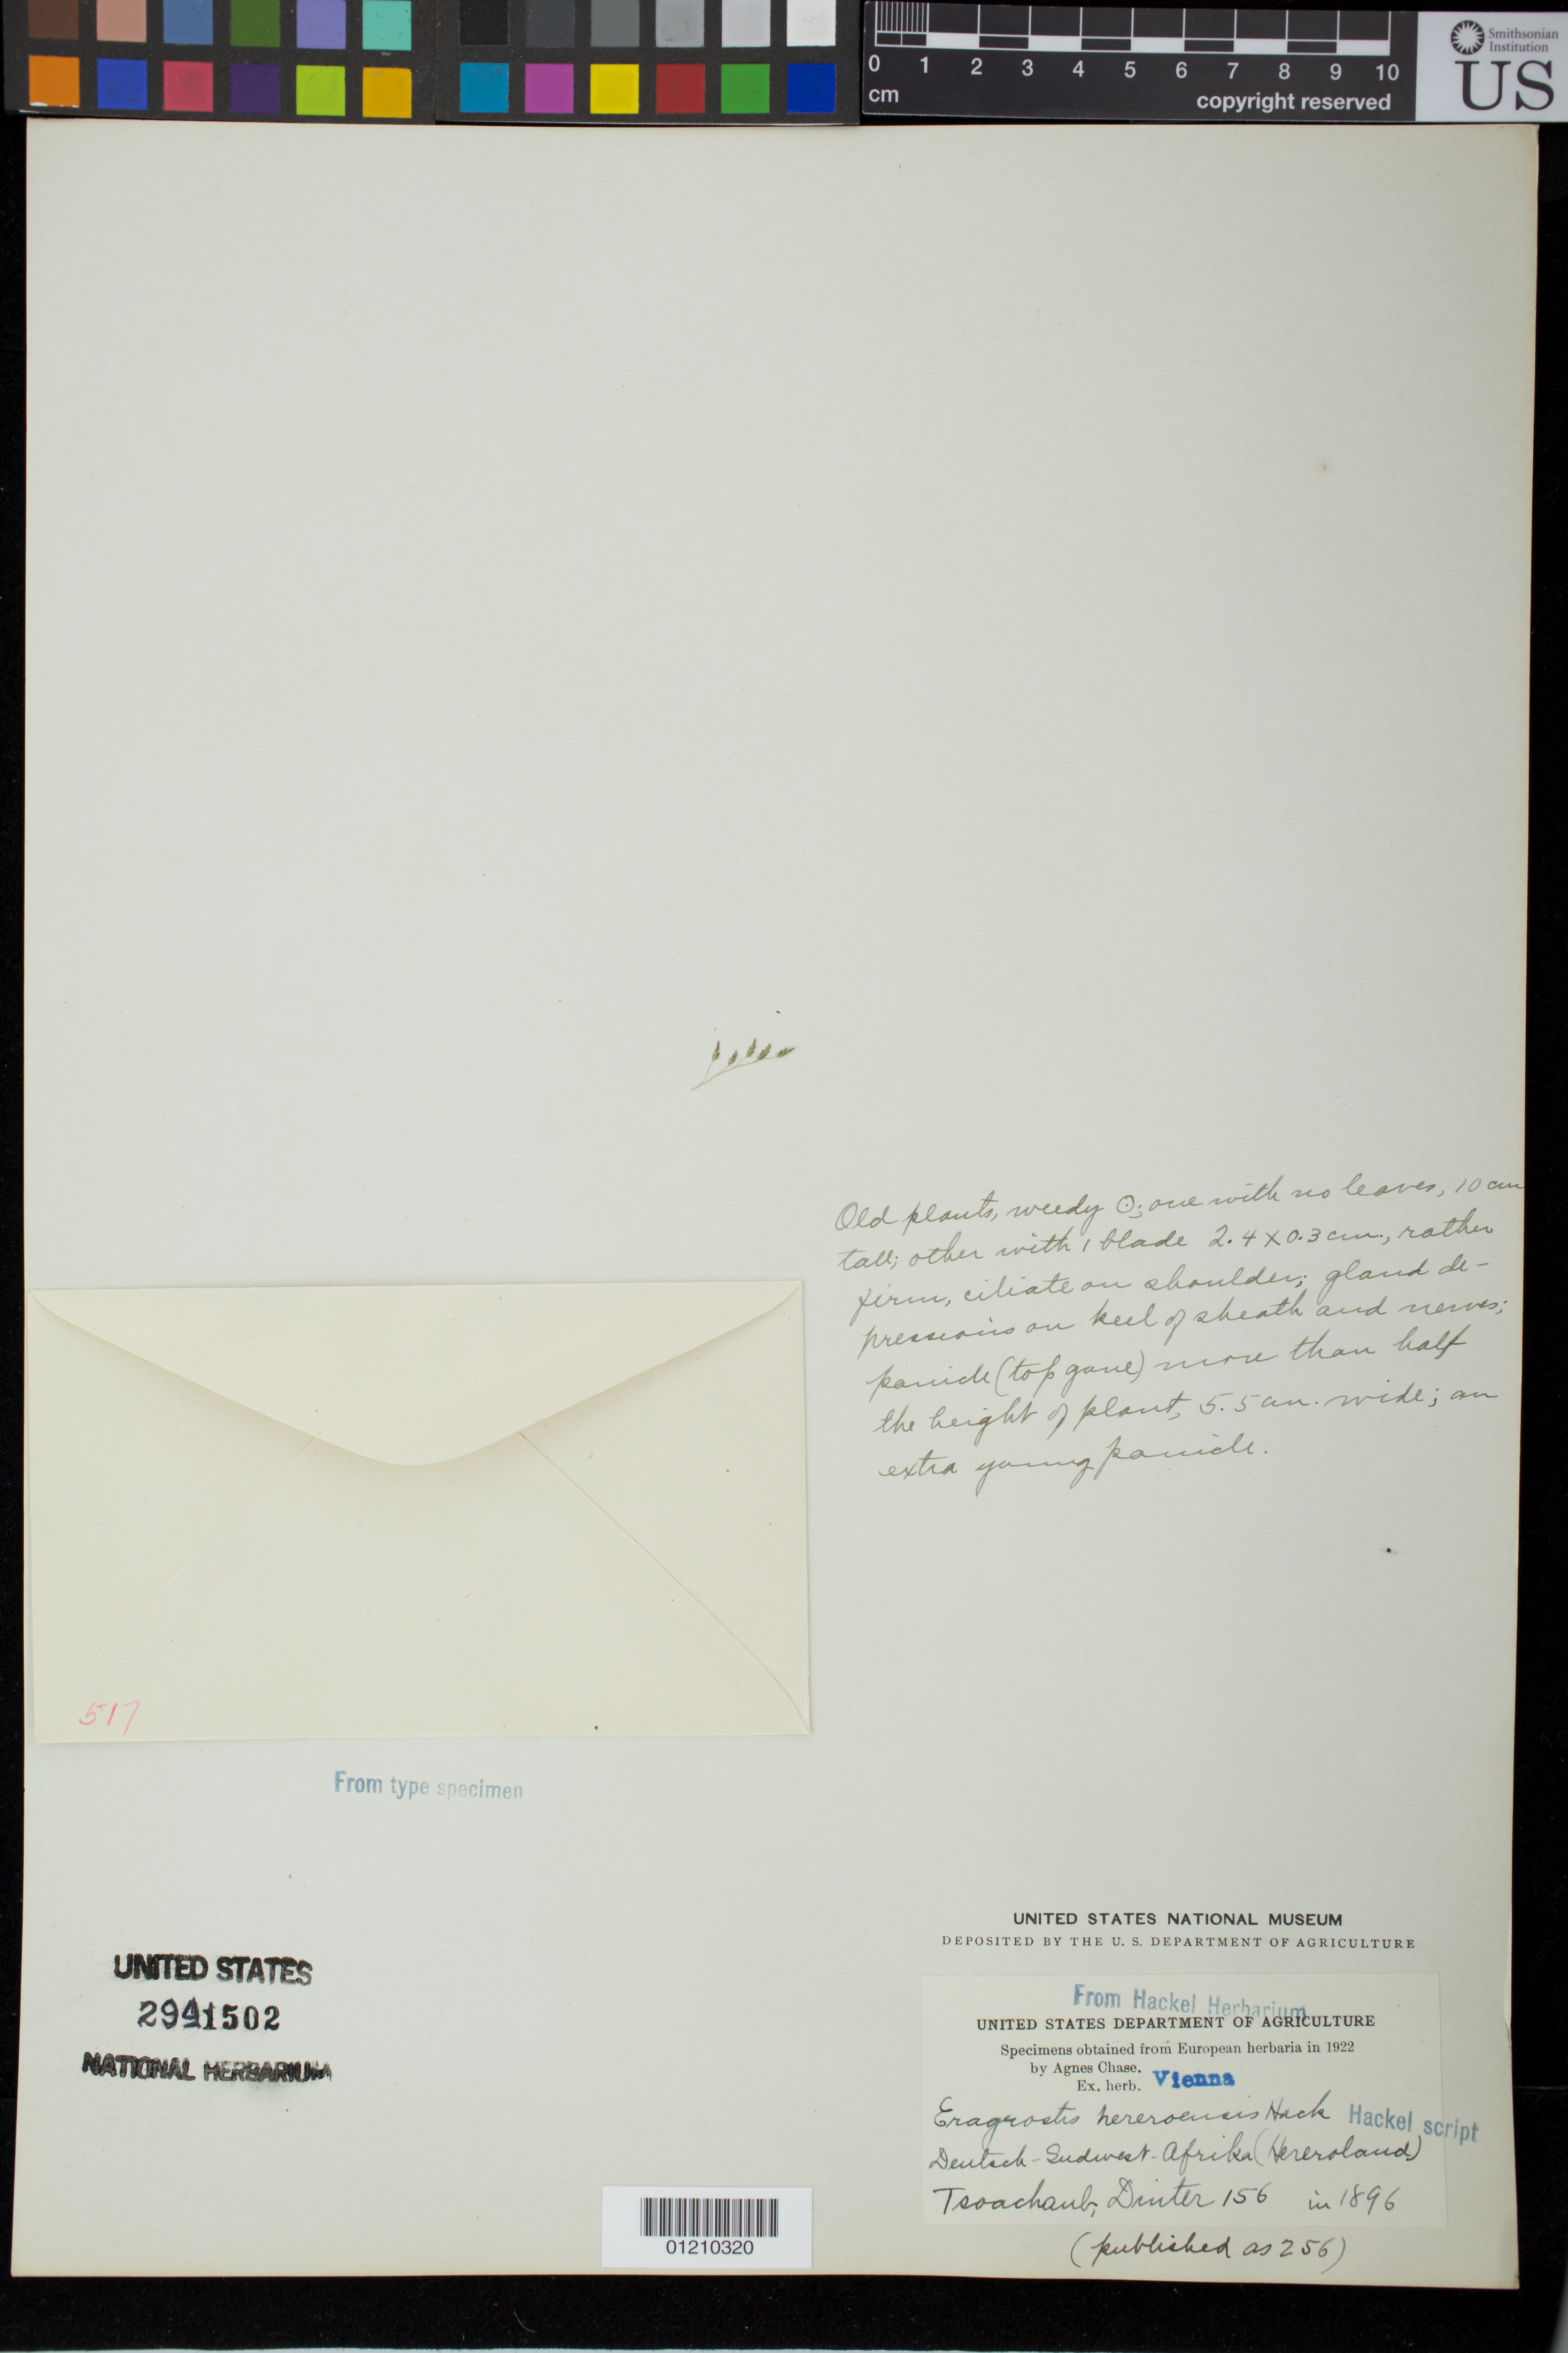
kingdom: Plantae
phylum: Tracheophyta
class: Liliopsida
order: Poales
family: Poaceae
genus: Eragrostis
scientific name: Eragrostis hereroensis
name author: Hack.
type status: Type Collection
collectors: M. Dinter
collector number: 256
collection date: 1896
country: Namibia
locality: Deutsch-Sudwest-Afrika, Hereroland, Tsoachanb.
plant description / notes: Fragmentary material of type specimen ex herb. Vienna.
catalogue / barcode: US 2941502